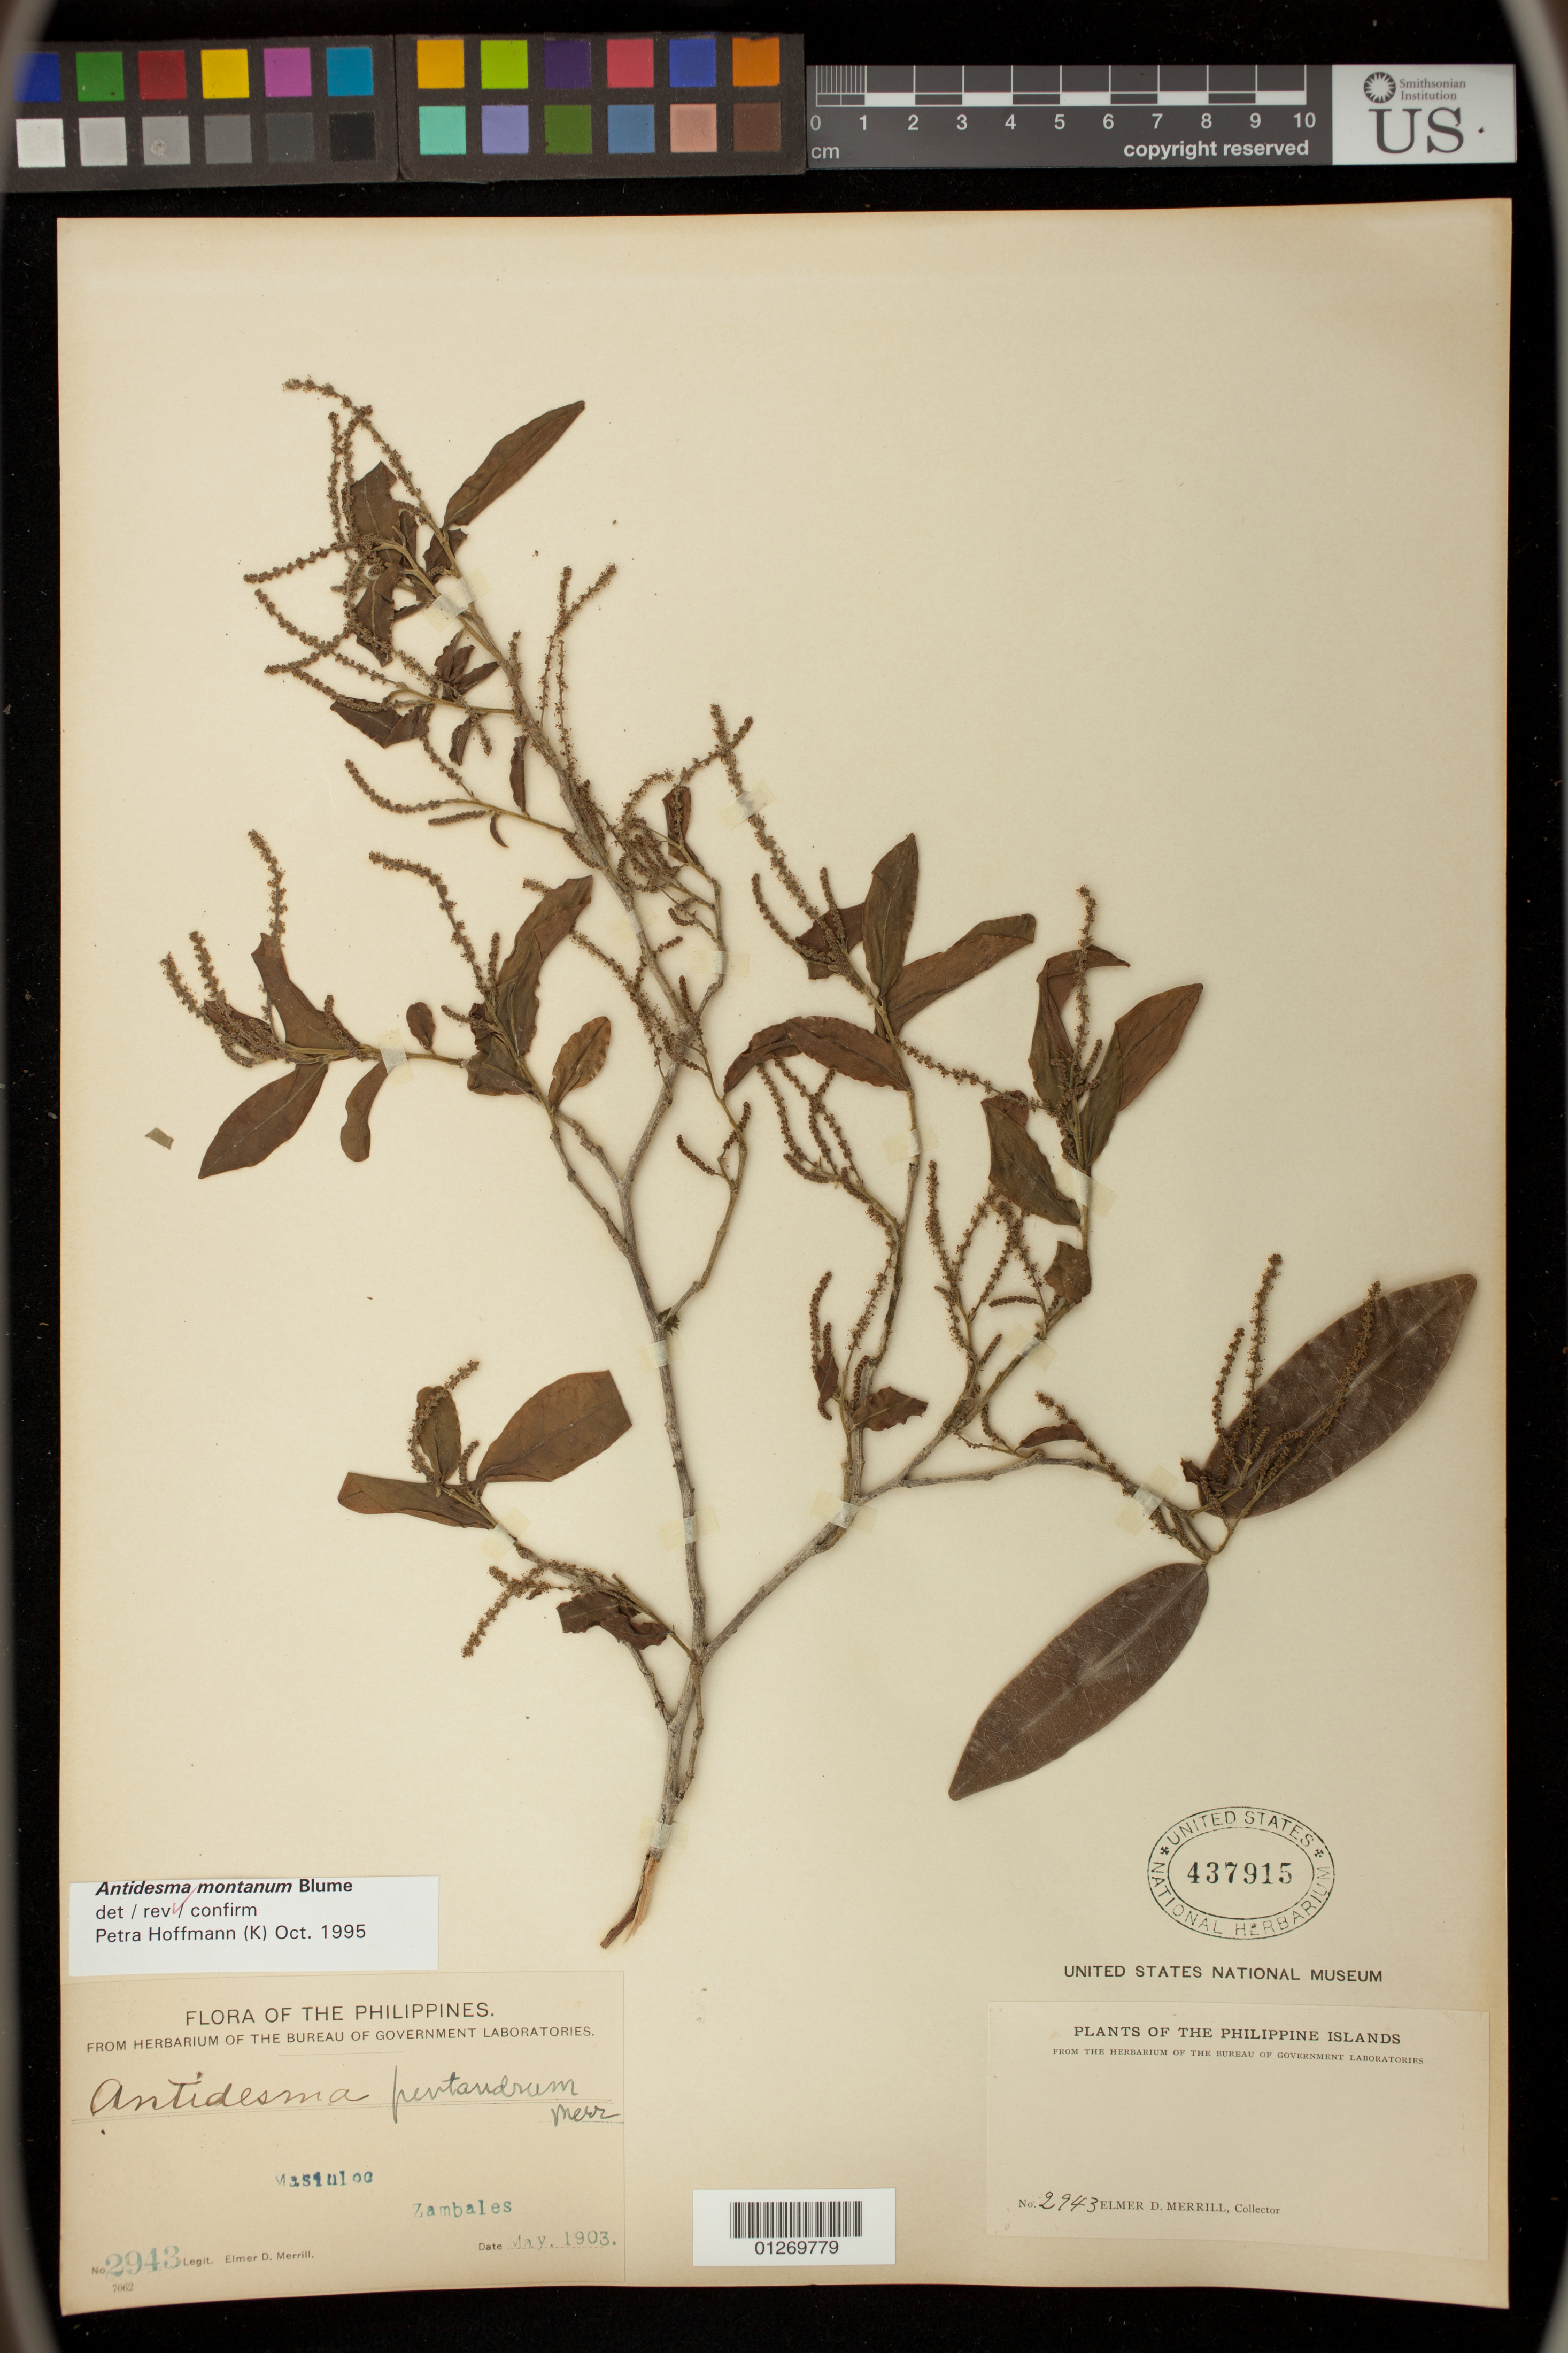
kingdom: Plantae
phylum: Tracheophyta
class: Magnoliopsida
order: Malpighiales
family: Phyllanthaceae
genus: Antidesma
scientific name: Antidesma montanum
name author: Blume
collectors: E. D. Merrill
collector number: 2943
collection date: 1903-05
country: Philippines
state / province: Central Luzon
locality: Masinloc, Zambales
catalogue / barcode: US 437915